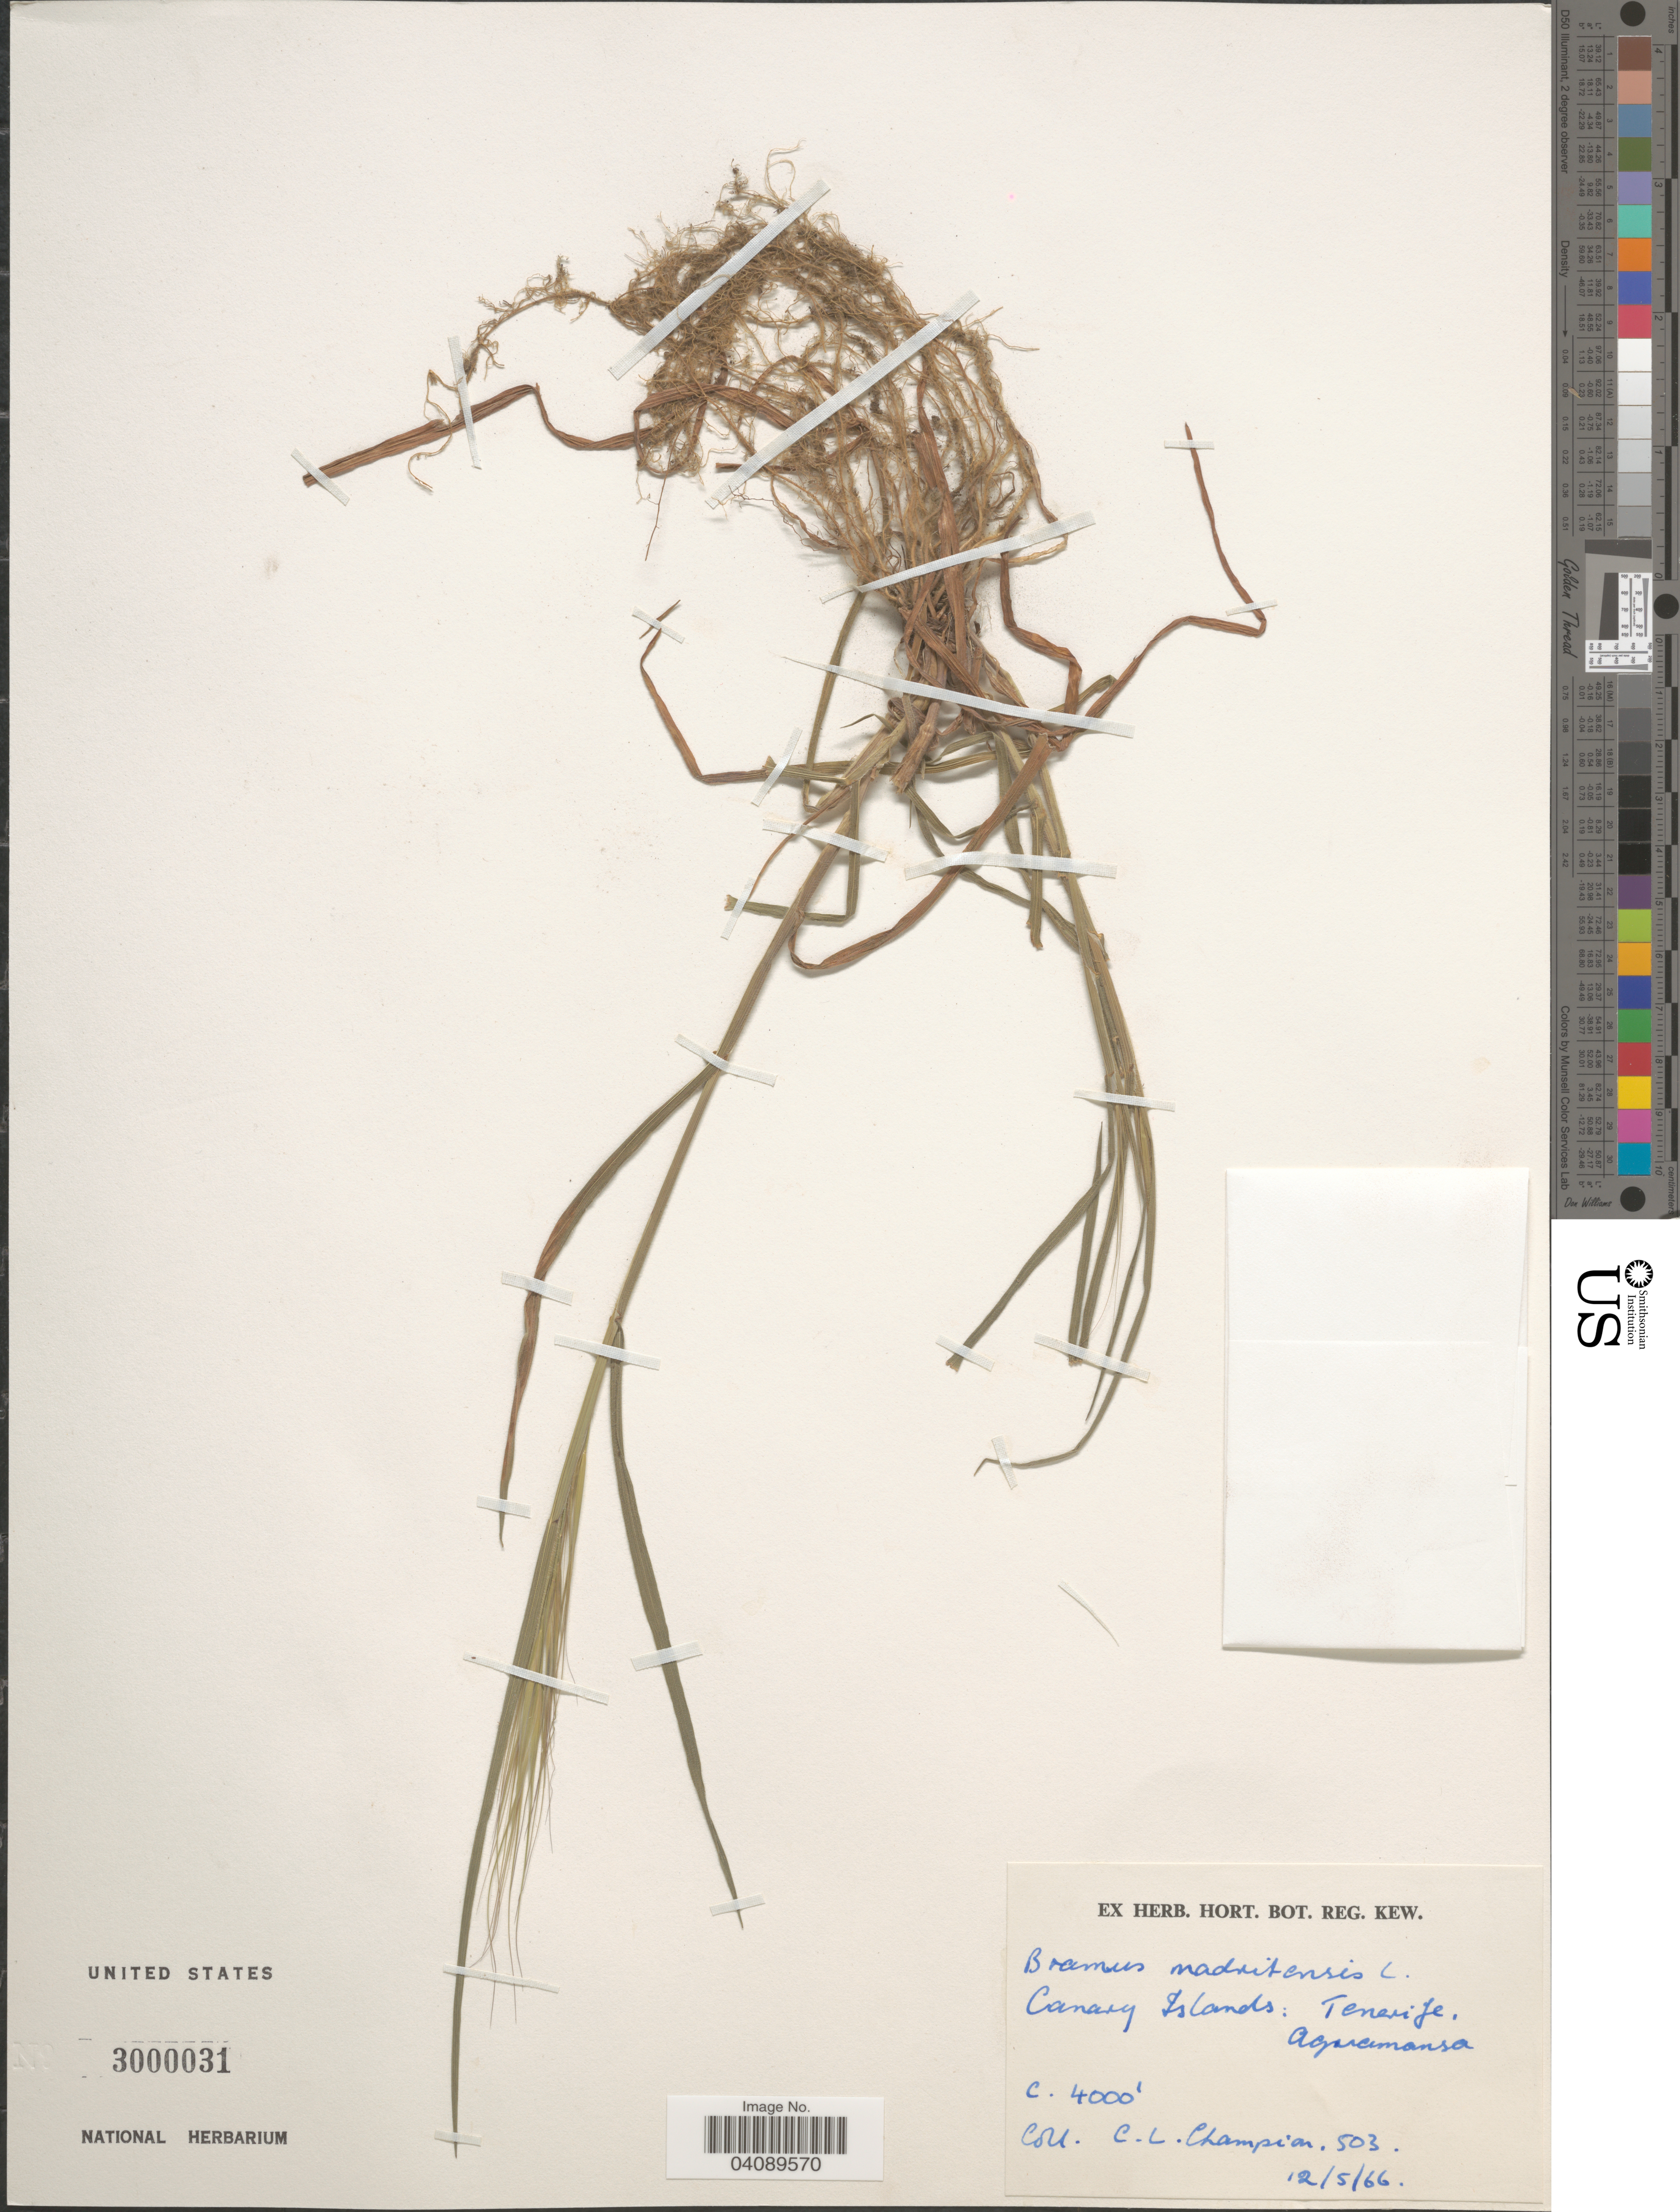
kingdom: Plantae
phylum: Tracheophyta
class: Liliopsida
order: Poales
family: Poaceae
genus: Bromus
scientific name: Bromus madritensis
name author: L.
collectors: C. Champion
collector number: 503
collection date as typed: Transcribed d/m/y: 12/5/66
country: Spain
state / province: Canarias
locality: Canary Islands: Tenerife. Aguamansa.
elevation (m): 1219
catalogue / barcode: US 3000031